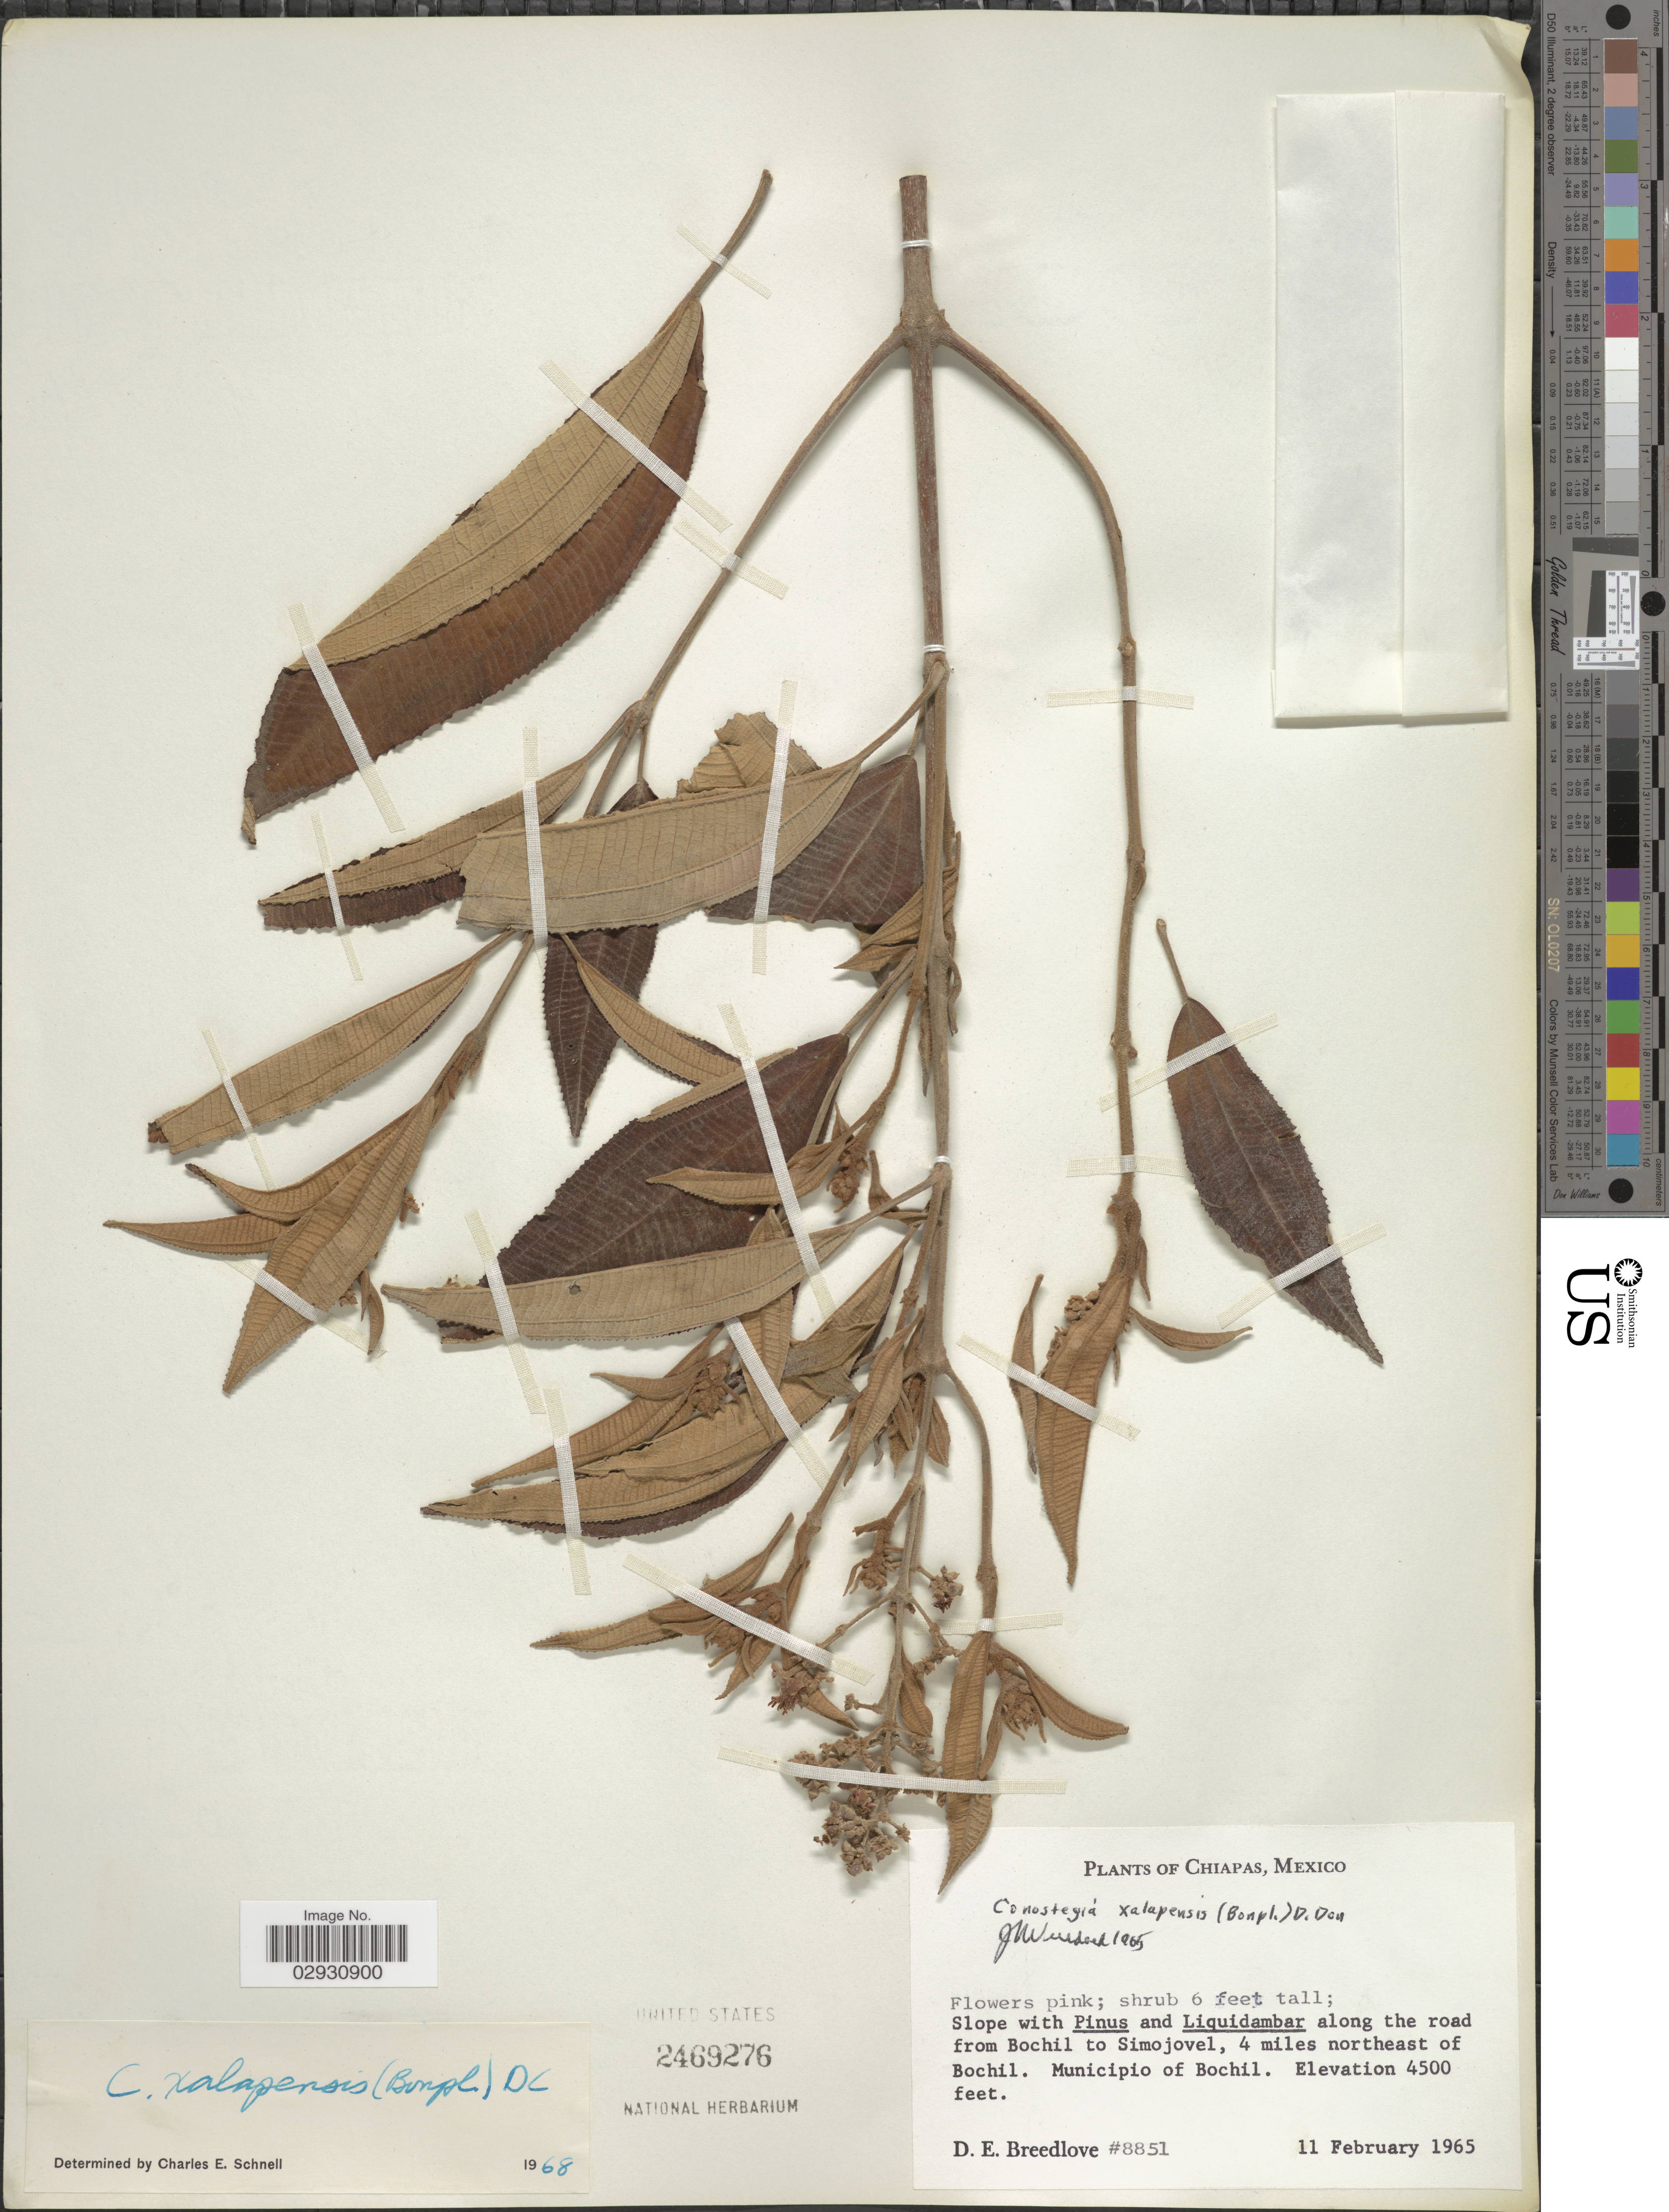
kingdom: Plantae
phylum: Tracheophyta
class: Magnoliopsida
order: Myrtales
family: Melastomataceae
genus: Conostegia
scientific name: Conostegia quadrangularis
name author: Schltdl. ex Steud.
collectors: D. E. Breedlove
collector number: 8851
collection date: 1965-02-11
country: Mexico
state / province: Chiapas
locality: Aalong the road from Bochil to Simojovel, 4 miles northeast of Bochil. Municipio of Bochil.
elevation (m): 1372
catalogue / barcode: US 2469276